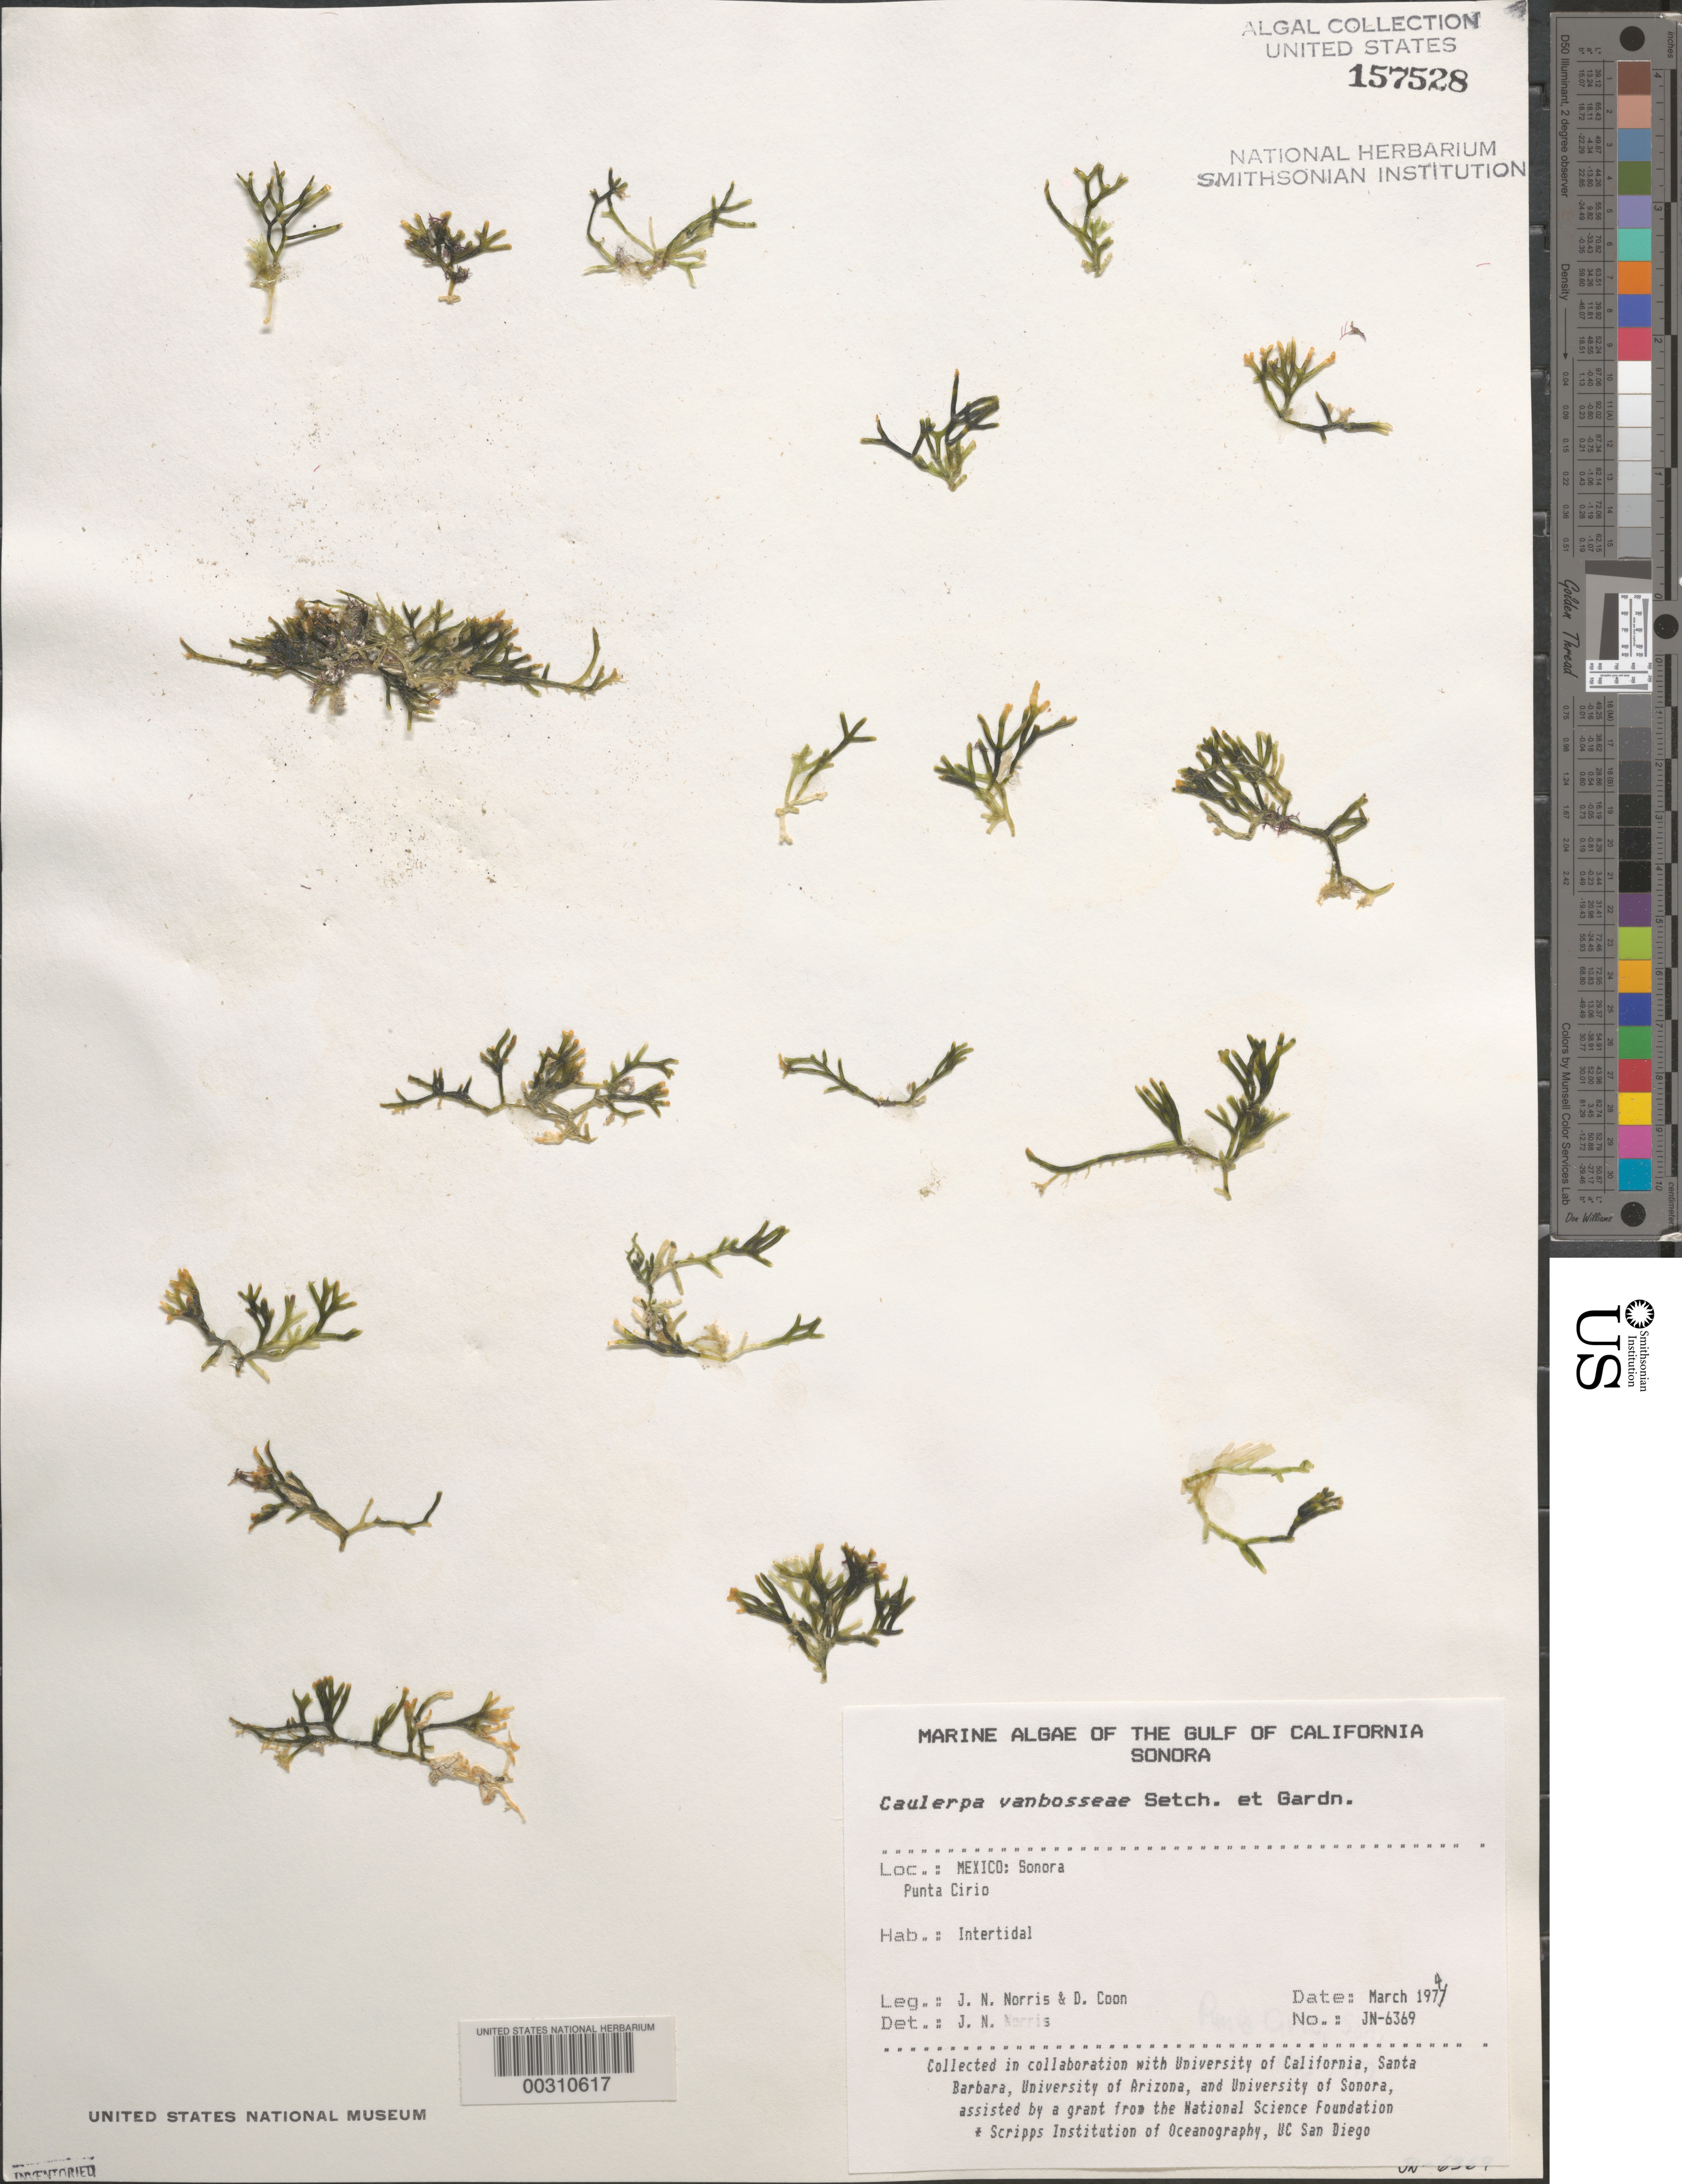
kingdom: Plantae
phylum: Chlorophyta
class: Ulvophyceae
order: Ulvales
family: Ulvaceae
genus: Ulva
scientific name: Ulva linza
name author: L.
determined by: Algae name updating Project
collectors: J. N. Norris & D. Coon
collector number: JN-6369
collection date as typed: Mar 1974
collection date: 1974-03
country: Mexico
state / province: Sonora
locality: Punta Cirio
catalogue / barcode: US 157528